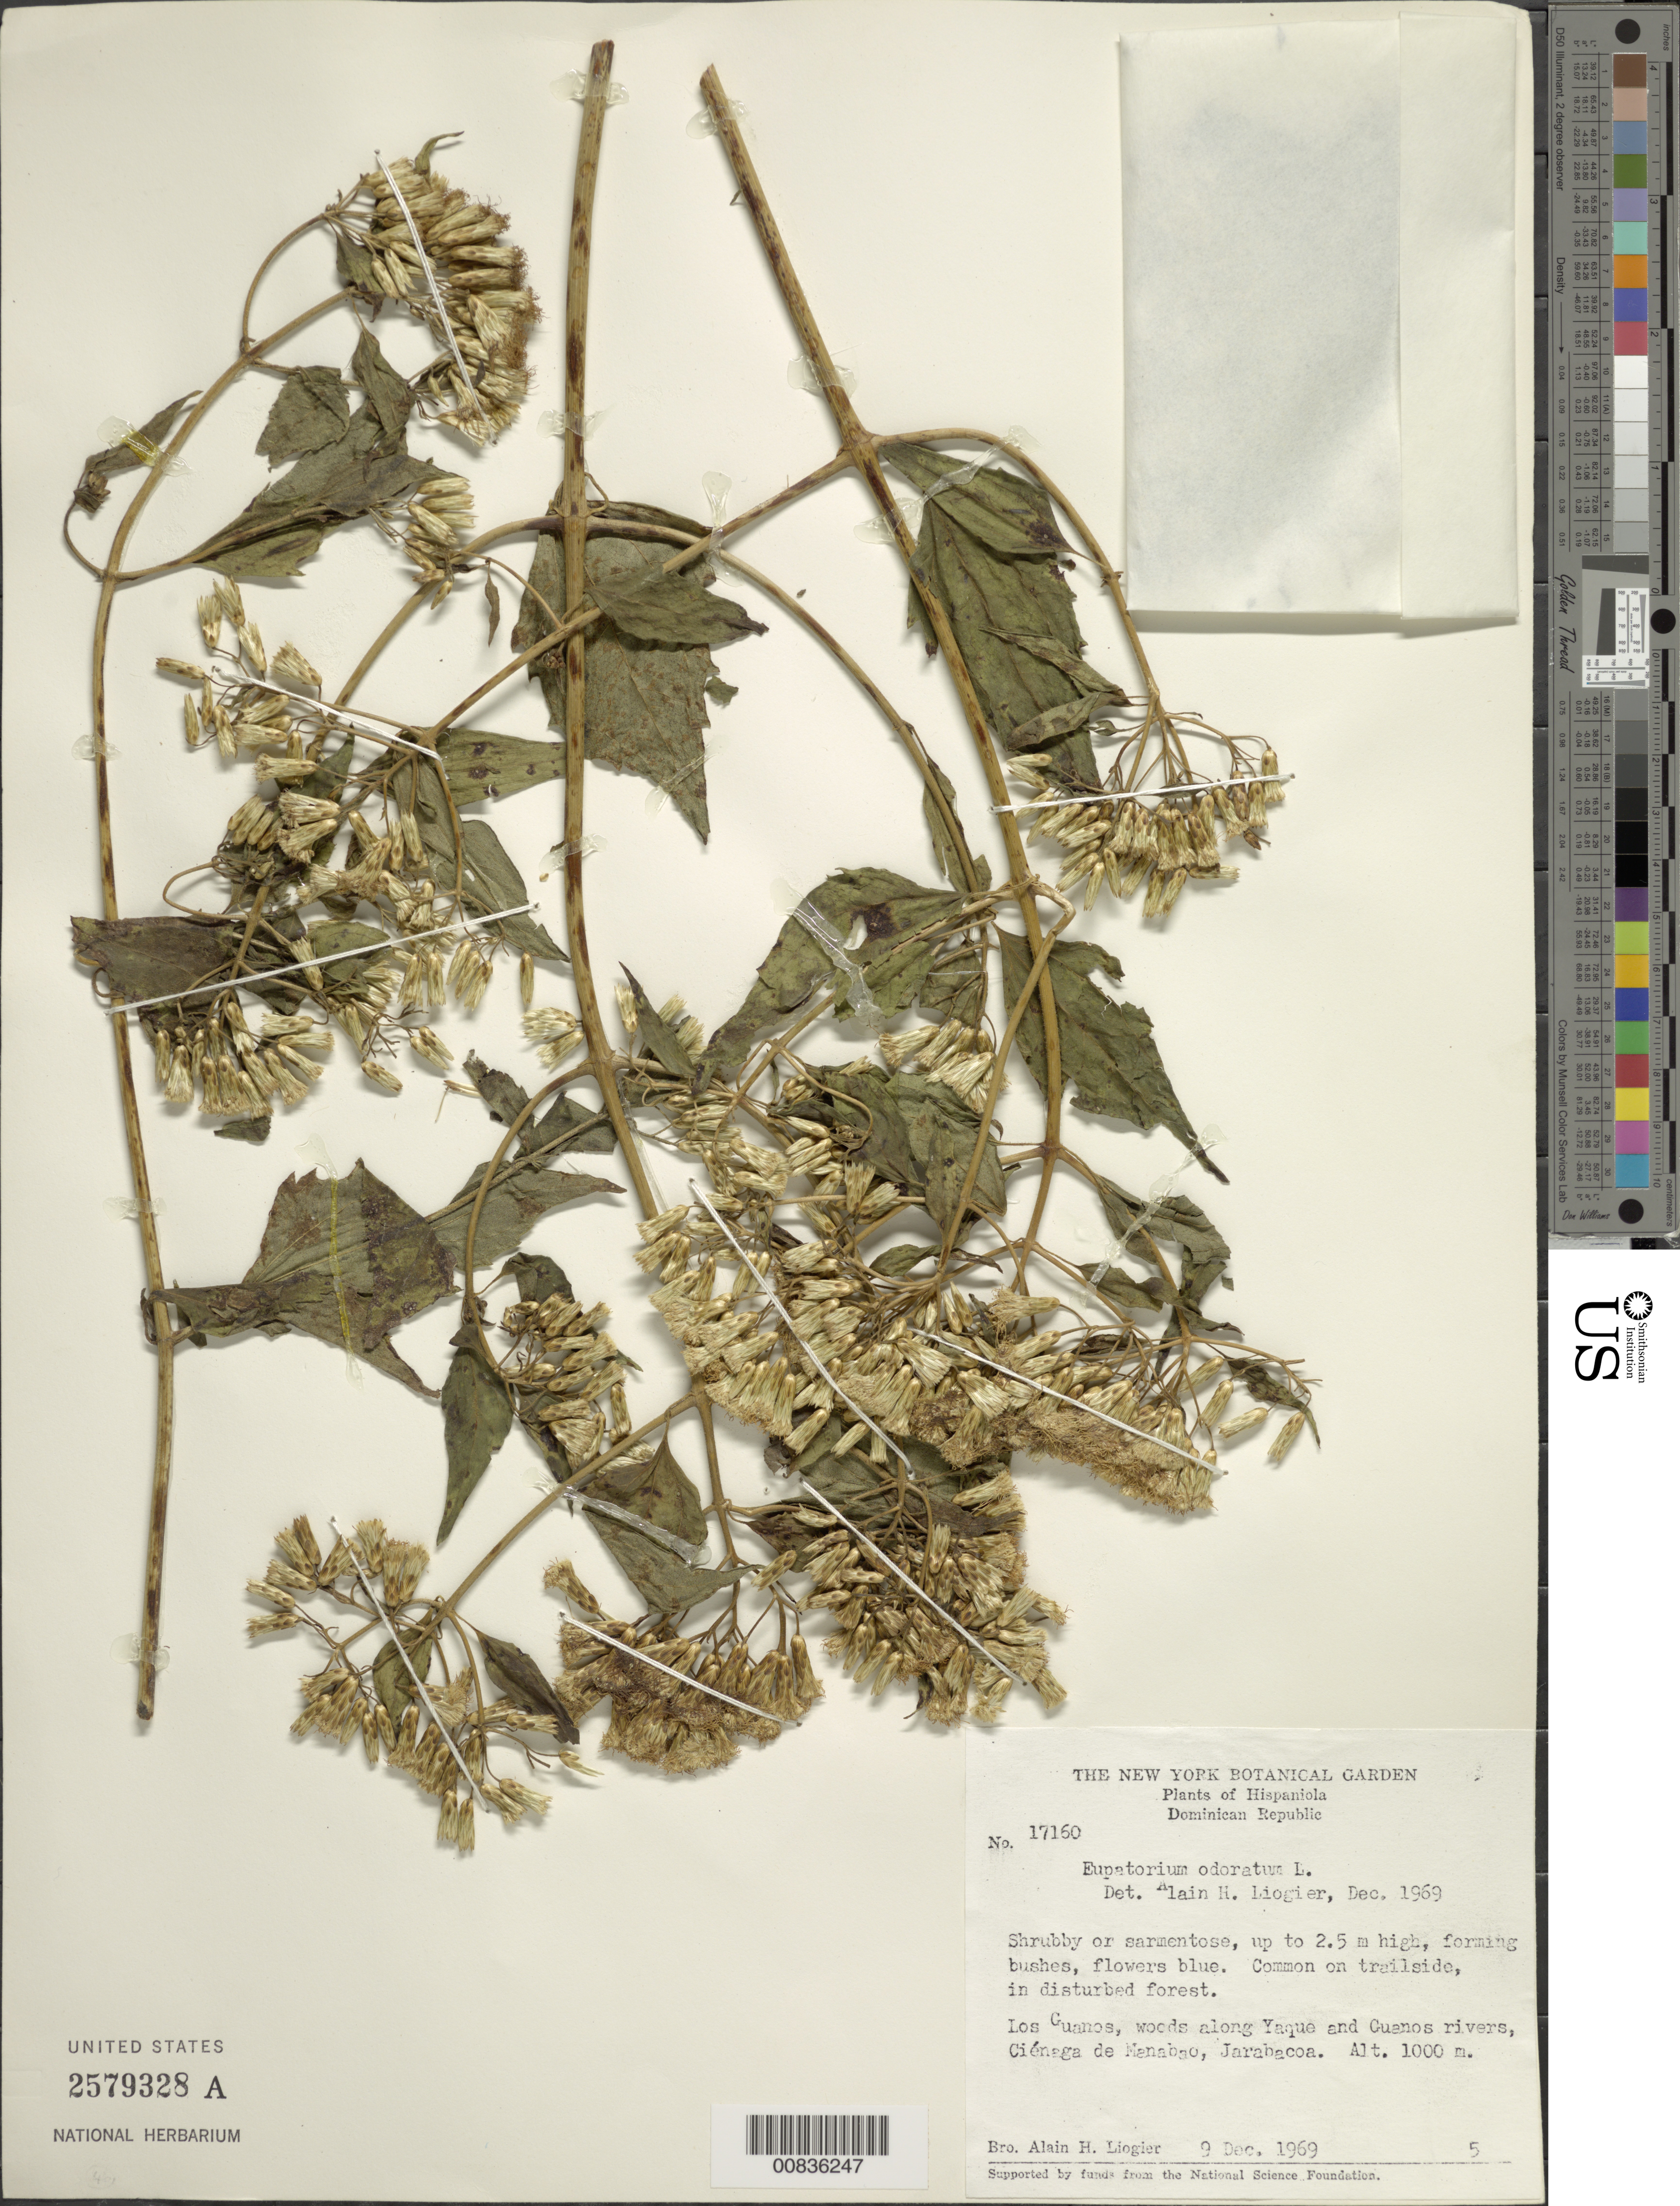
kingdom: Plantae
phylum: Tracheophyta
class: Magnoliopsida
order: Asterales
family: Asteraceae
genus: Chromolaena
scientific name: Chromolaena odorata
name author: (L.) R.M. King & H. Rob.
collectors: A. H. Liogier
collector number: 17160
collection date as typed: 09 Dec 1969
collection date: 1969-12-09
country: Dominican Republic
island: Hispaniola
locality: Los Guanos, along Yaque and Guanos Rivers, Cíenaga de Manabao, Jarabacoa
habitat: On trailside in disturbed forest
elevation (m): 1000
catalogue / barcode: US 2579328